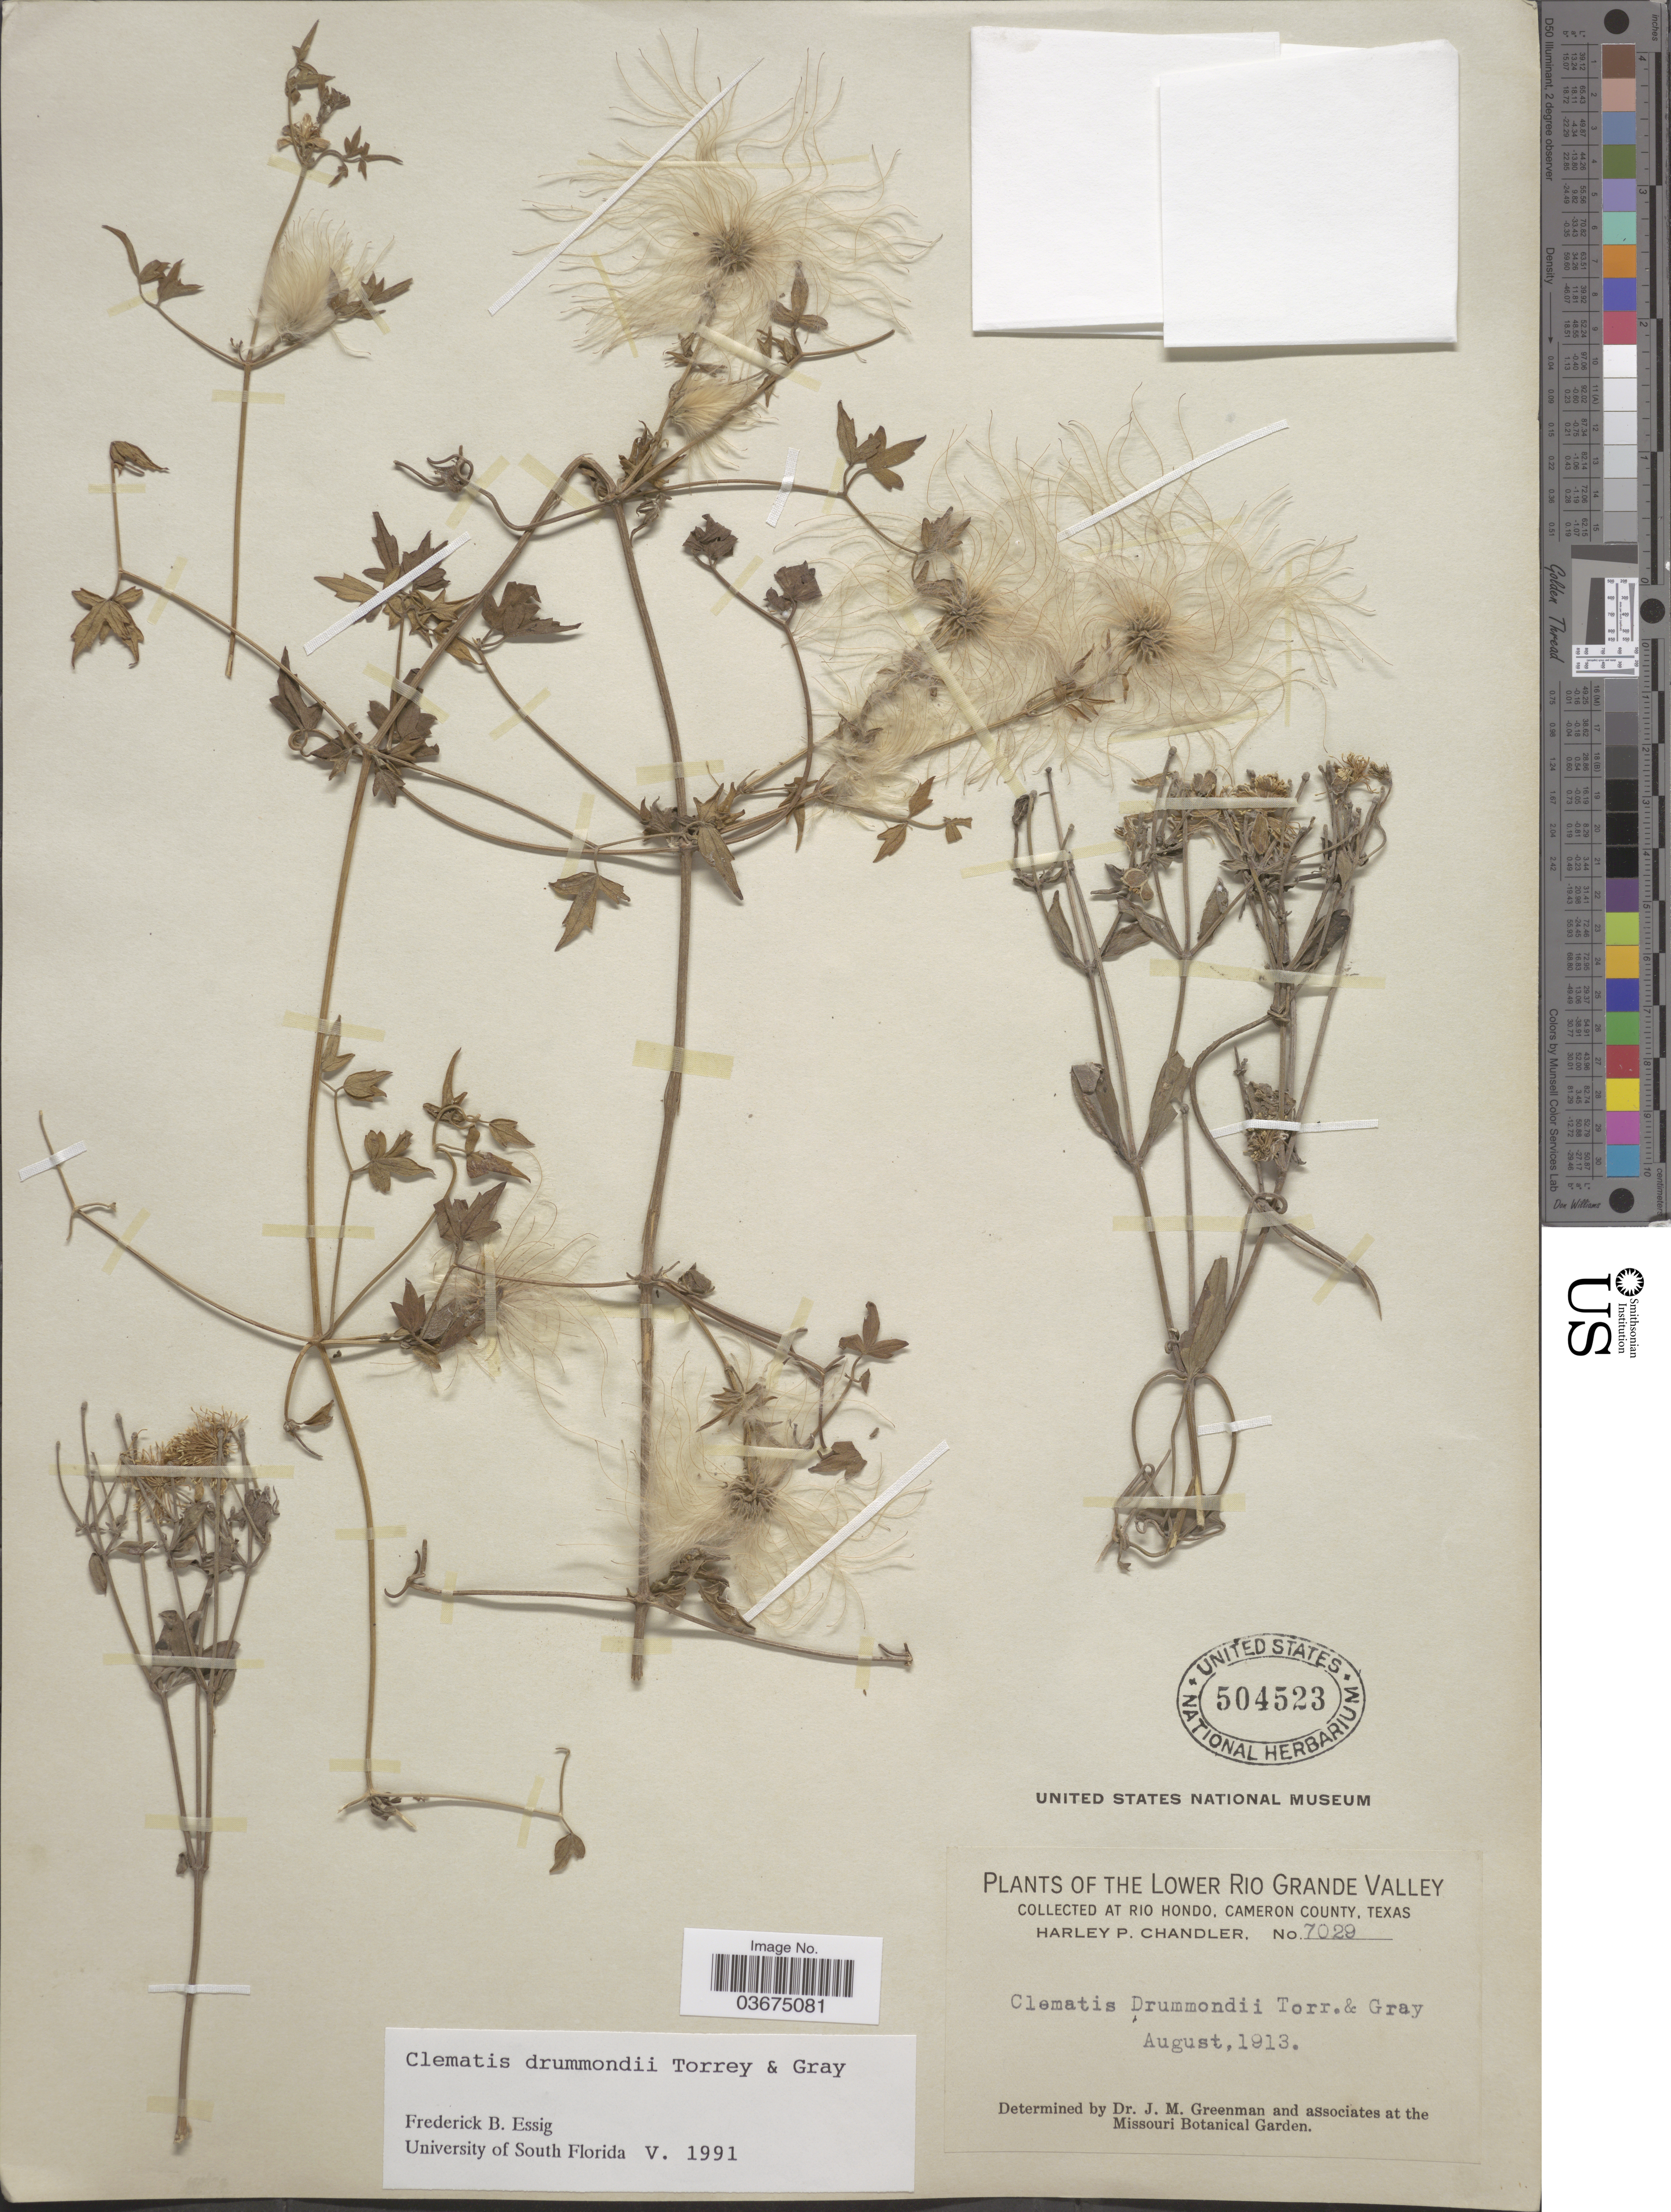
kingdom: Plantae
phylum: Tracheophyta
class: Magnoliopsida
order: Ranunculales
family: Ranunculaceae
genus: Clematis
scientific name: Clematis drummondii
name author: Torr. & A. Gray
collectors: H. Chandler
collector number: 7029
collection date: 1913-08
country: United States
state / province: Texas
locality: The Lower Rio Grande Valley. At Rio Hondo, Cameron County.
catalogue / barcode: US 504523